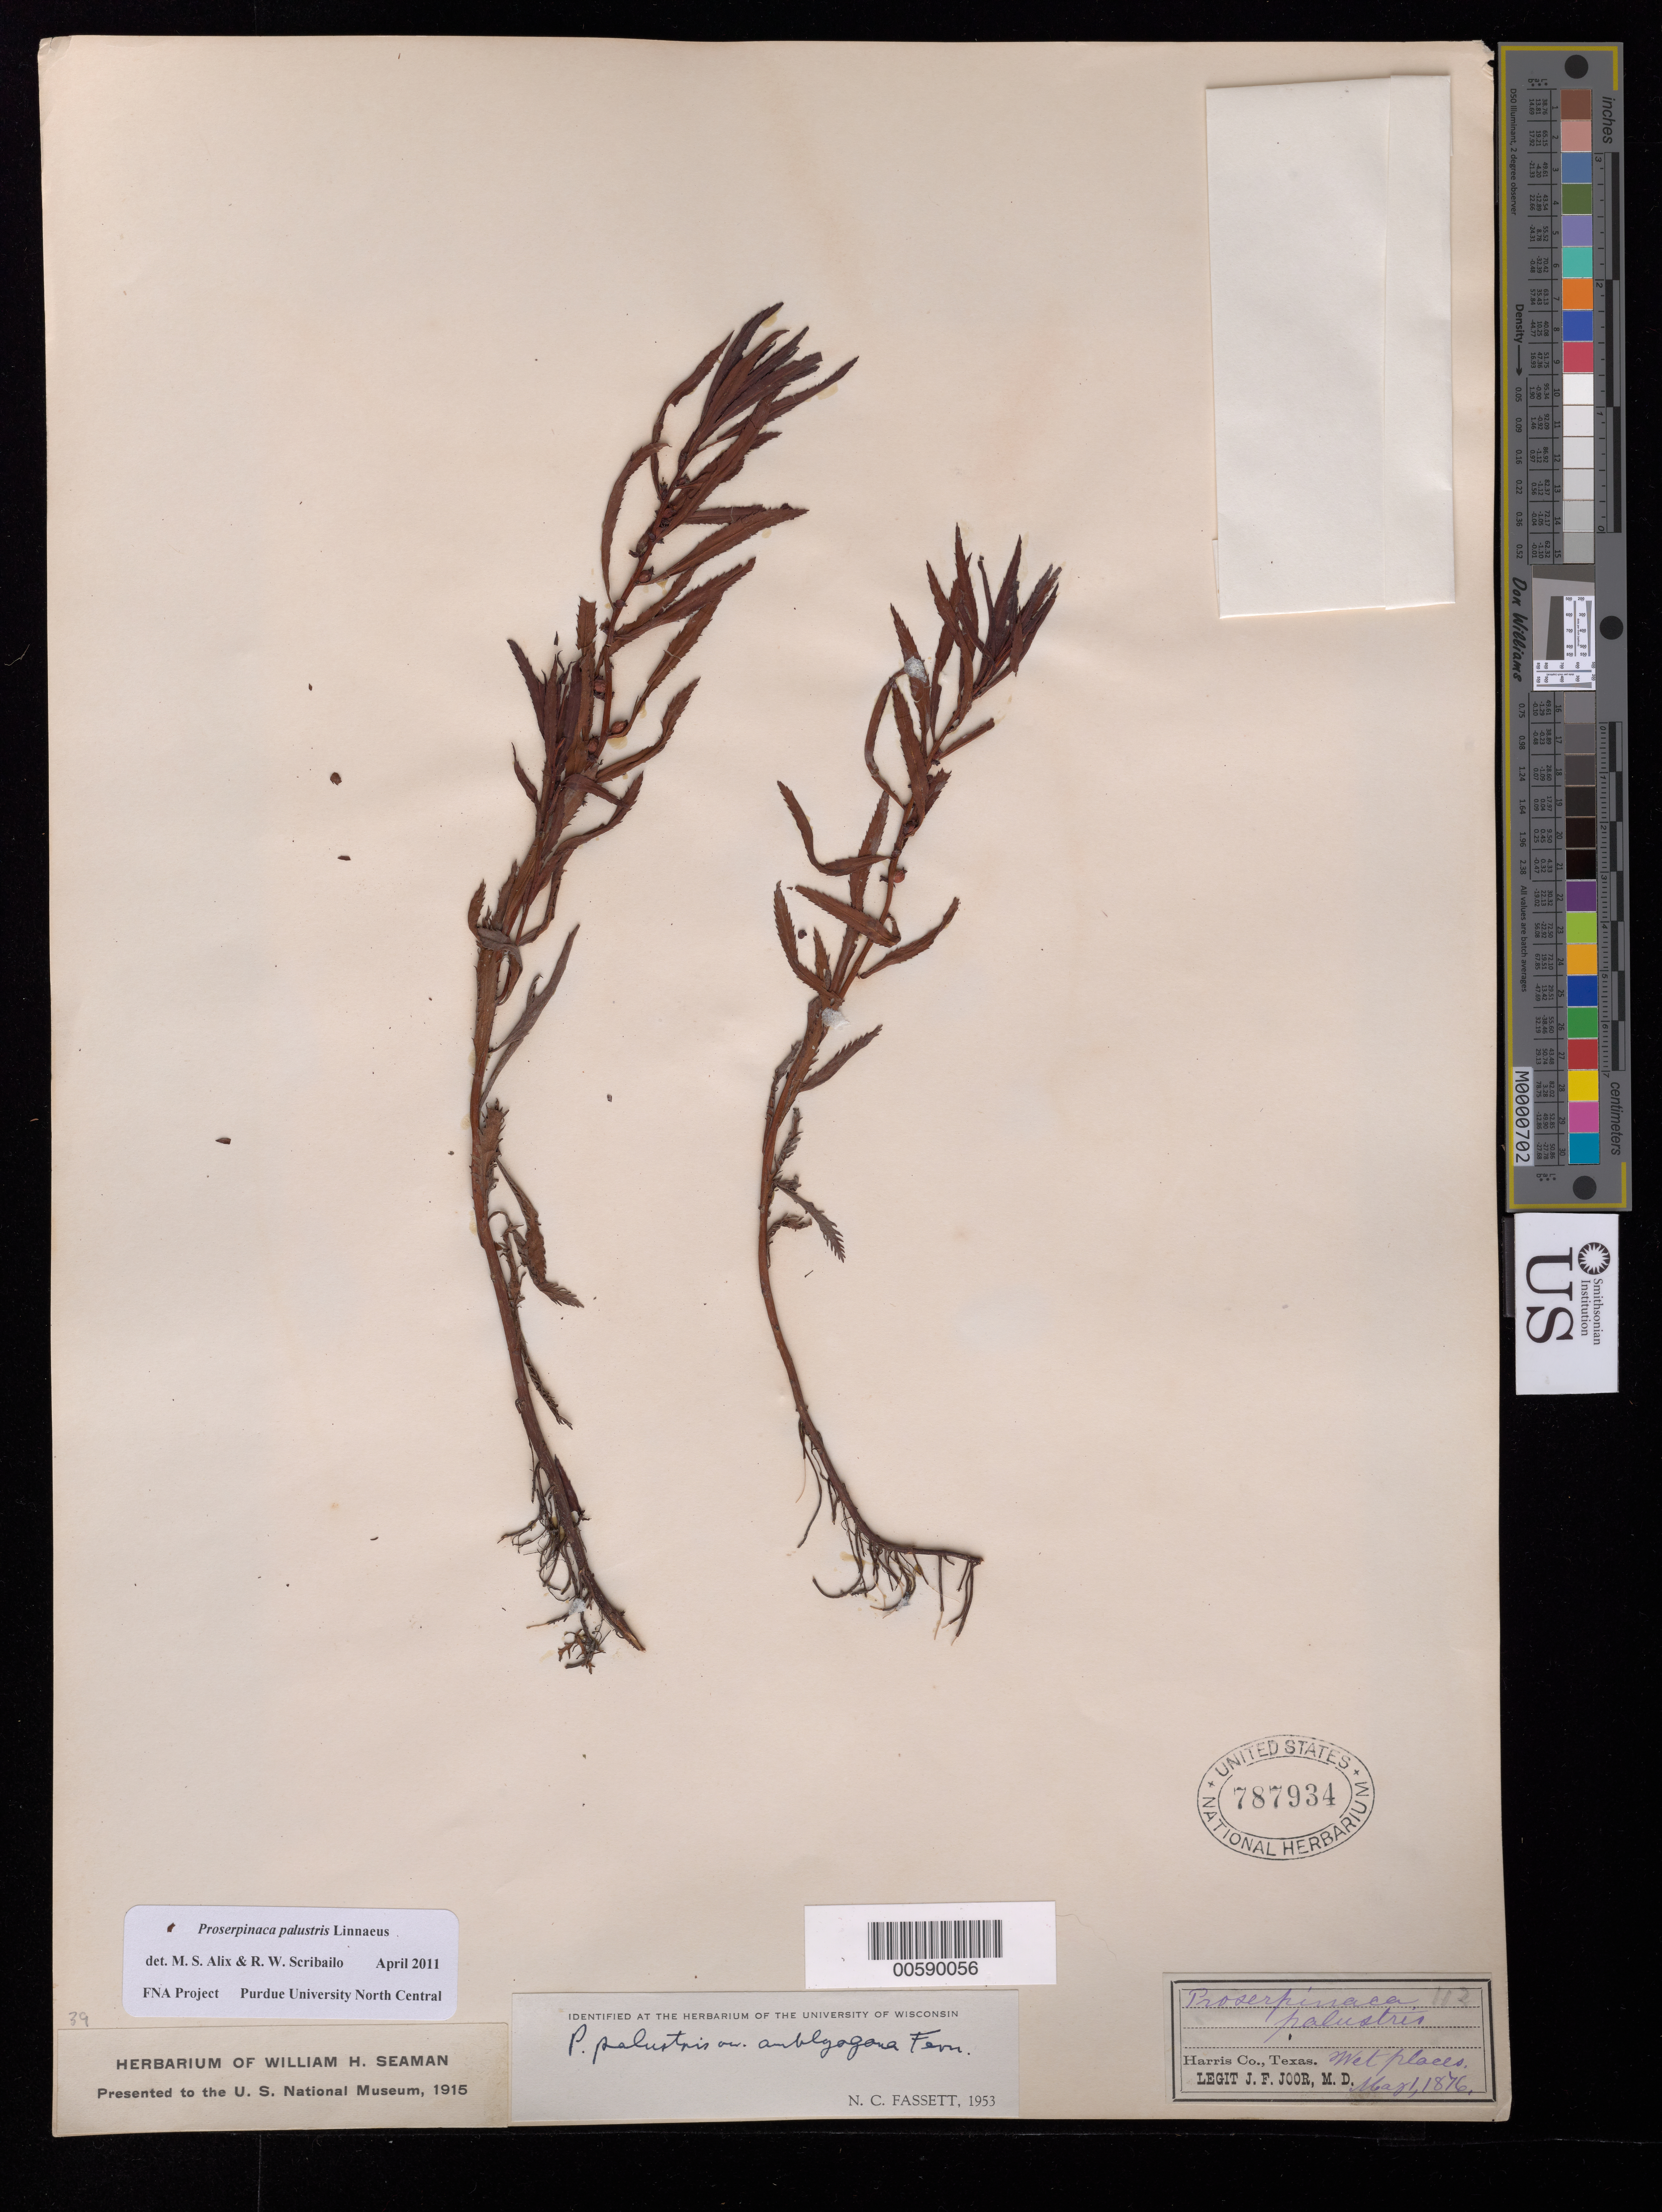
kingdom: Plantae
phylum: Tracheophyta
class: Magnoliopsida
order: Saxifragales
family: Haloragaceae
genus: Proserpinaca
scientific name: Proserpinaca palustris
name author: L.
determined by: Scribailo, R. W.; Alix, M. S.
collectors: J. F. Joor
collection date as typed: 16 Apr 1876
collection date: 1876-04-16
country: United States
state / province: Texas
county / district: Harris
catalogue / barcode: US 787934